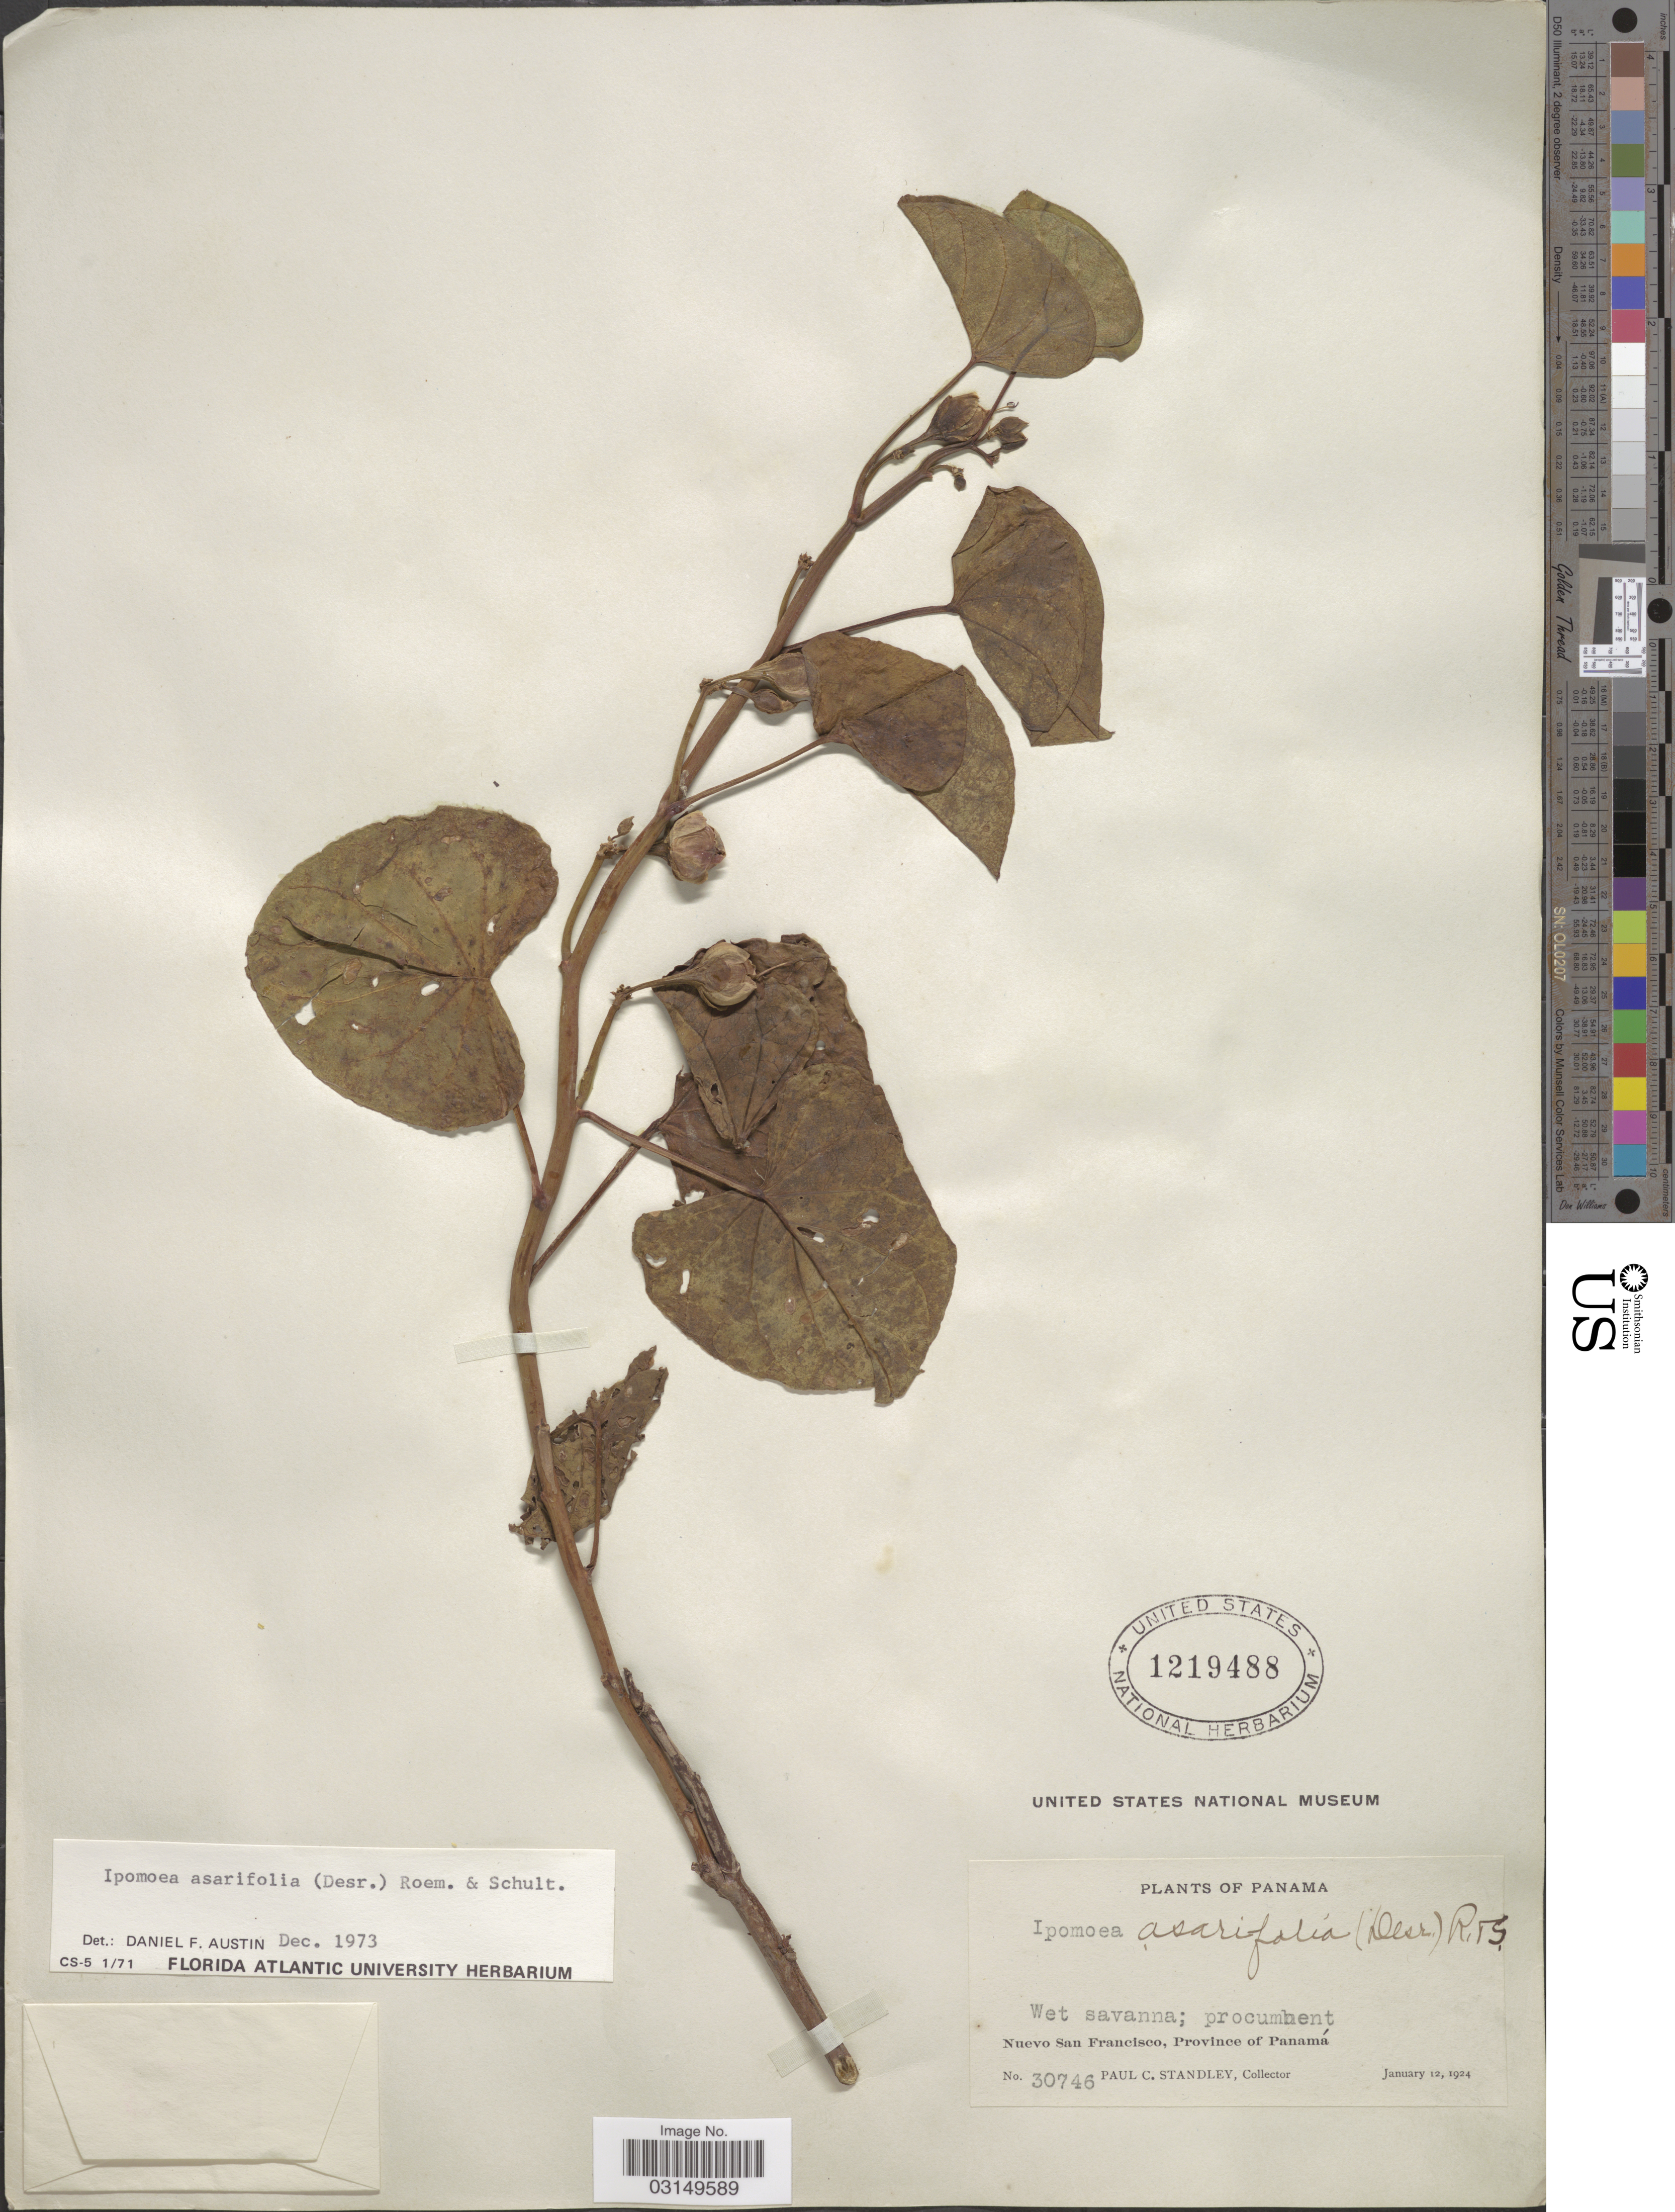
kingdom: Plantae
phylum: Tracheophyta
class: Magnoliopsida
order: Solanales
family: Convolvulaceae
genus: Ipomoea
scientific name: Ipomoea asarifolia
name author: (Desr.) Roem. & Schult.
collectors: P. C. Standley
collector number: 30746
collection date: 1924-01-12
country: Panama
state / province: Panamá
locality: Nuevo San Francisco.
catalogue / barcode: US 1219488